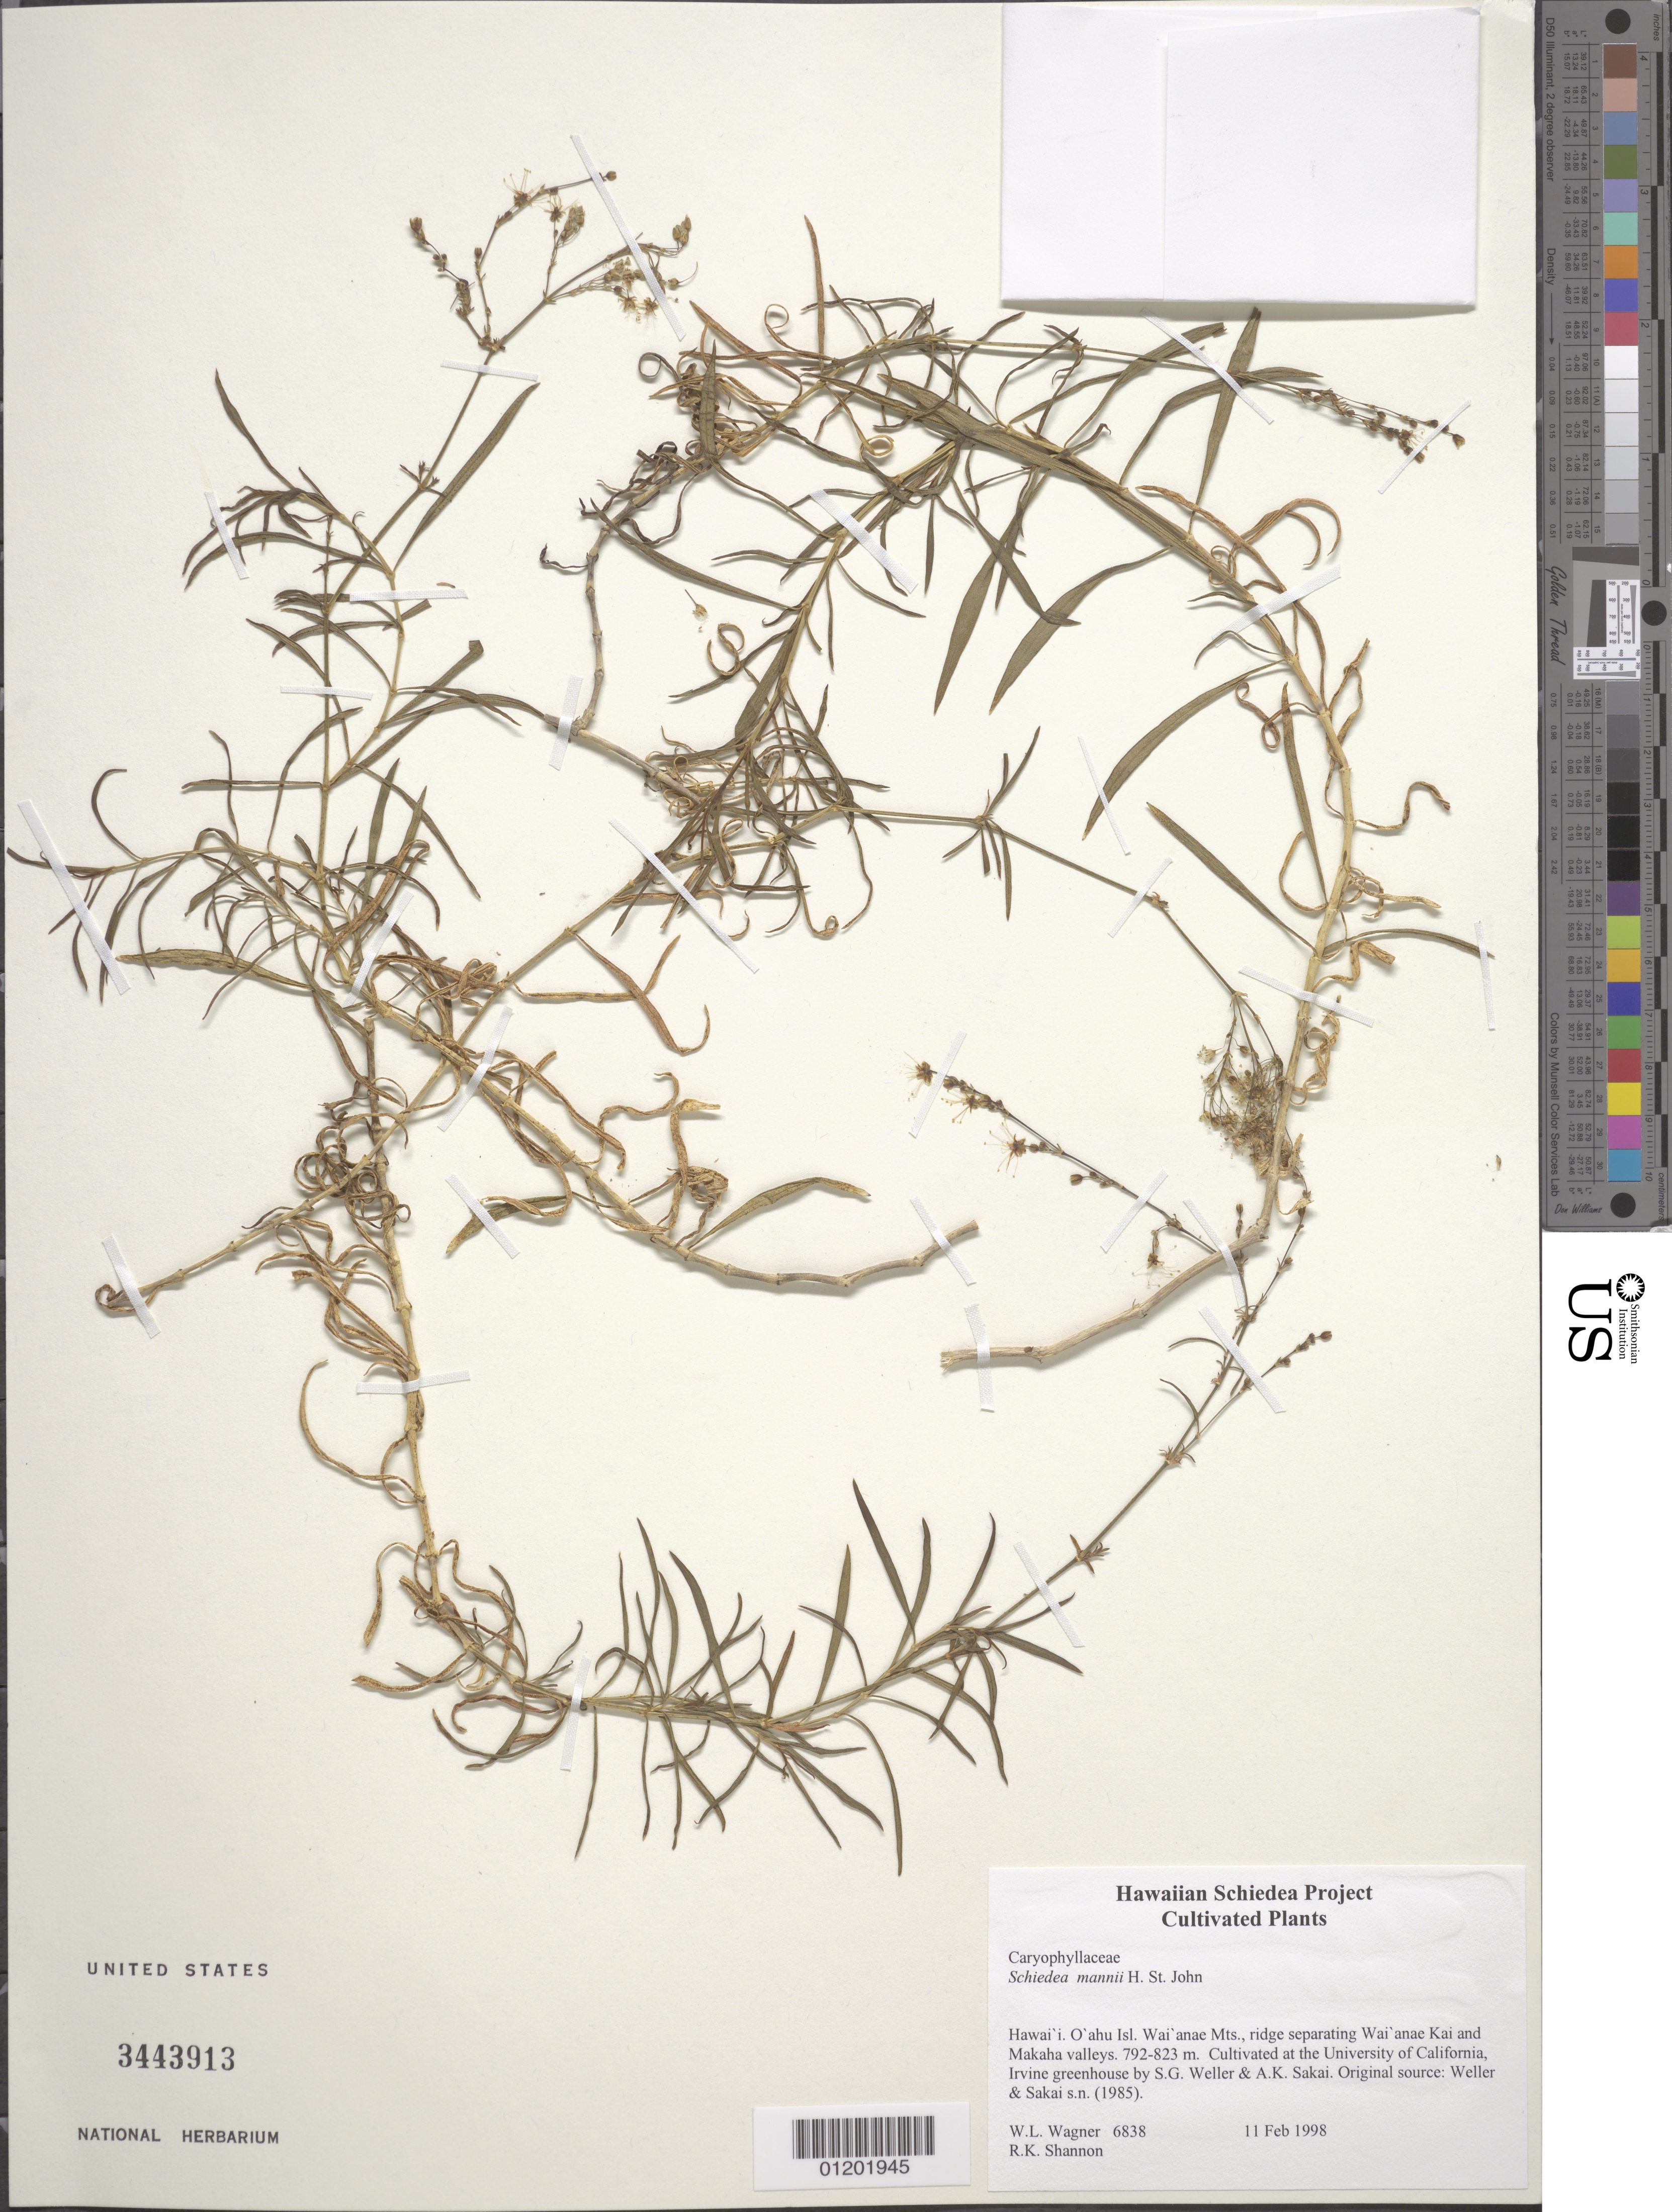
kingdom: Plantae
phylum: Tracheophyta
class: Magnoliopsida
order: Caryophyllales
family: Caryophyllaceae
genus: Schiedea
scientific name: Schiedea mannii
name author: H. St. John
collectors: W. L. Wagner & R. Shannon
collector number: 6838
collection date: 1998-02-11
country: United States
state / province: California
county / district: Orange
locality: University of California, Irvine greenhouse.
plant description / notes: Cultivated at the University of California, Irvine greenhouse by S.G. Weller & A.K. Sakai. Original source: Weller & Sakai s.n., 1985 (cult. from Weller & Sakai 793), O'ahu, Wai'anae Mts., ridge separating Wai'anae Kai and Makaha valleys, 792-823 m.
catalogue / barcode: US 3443913